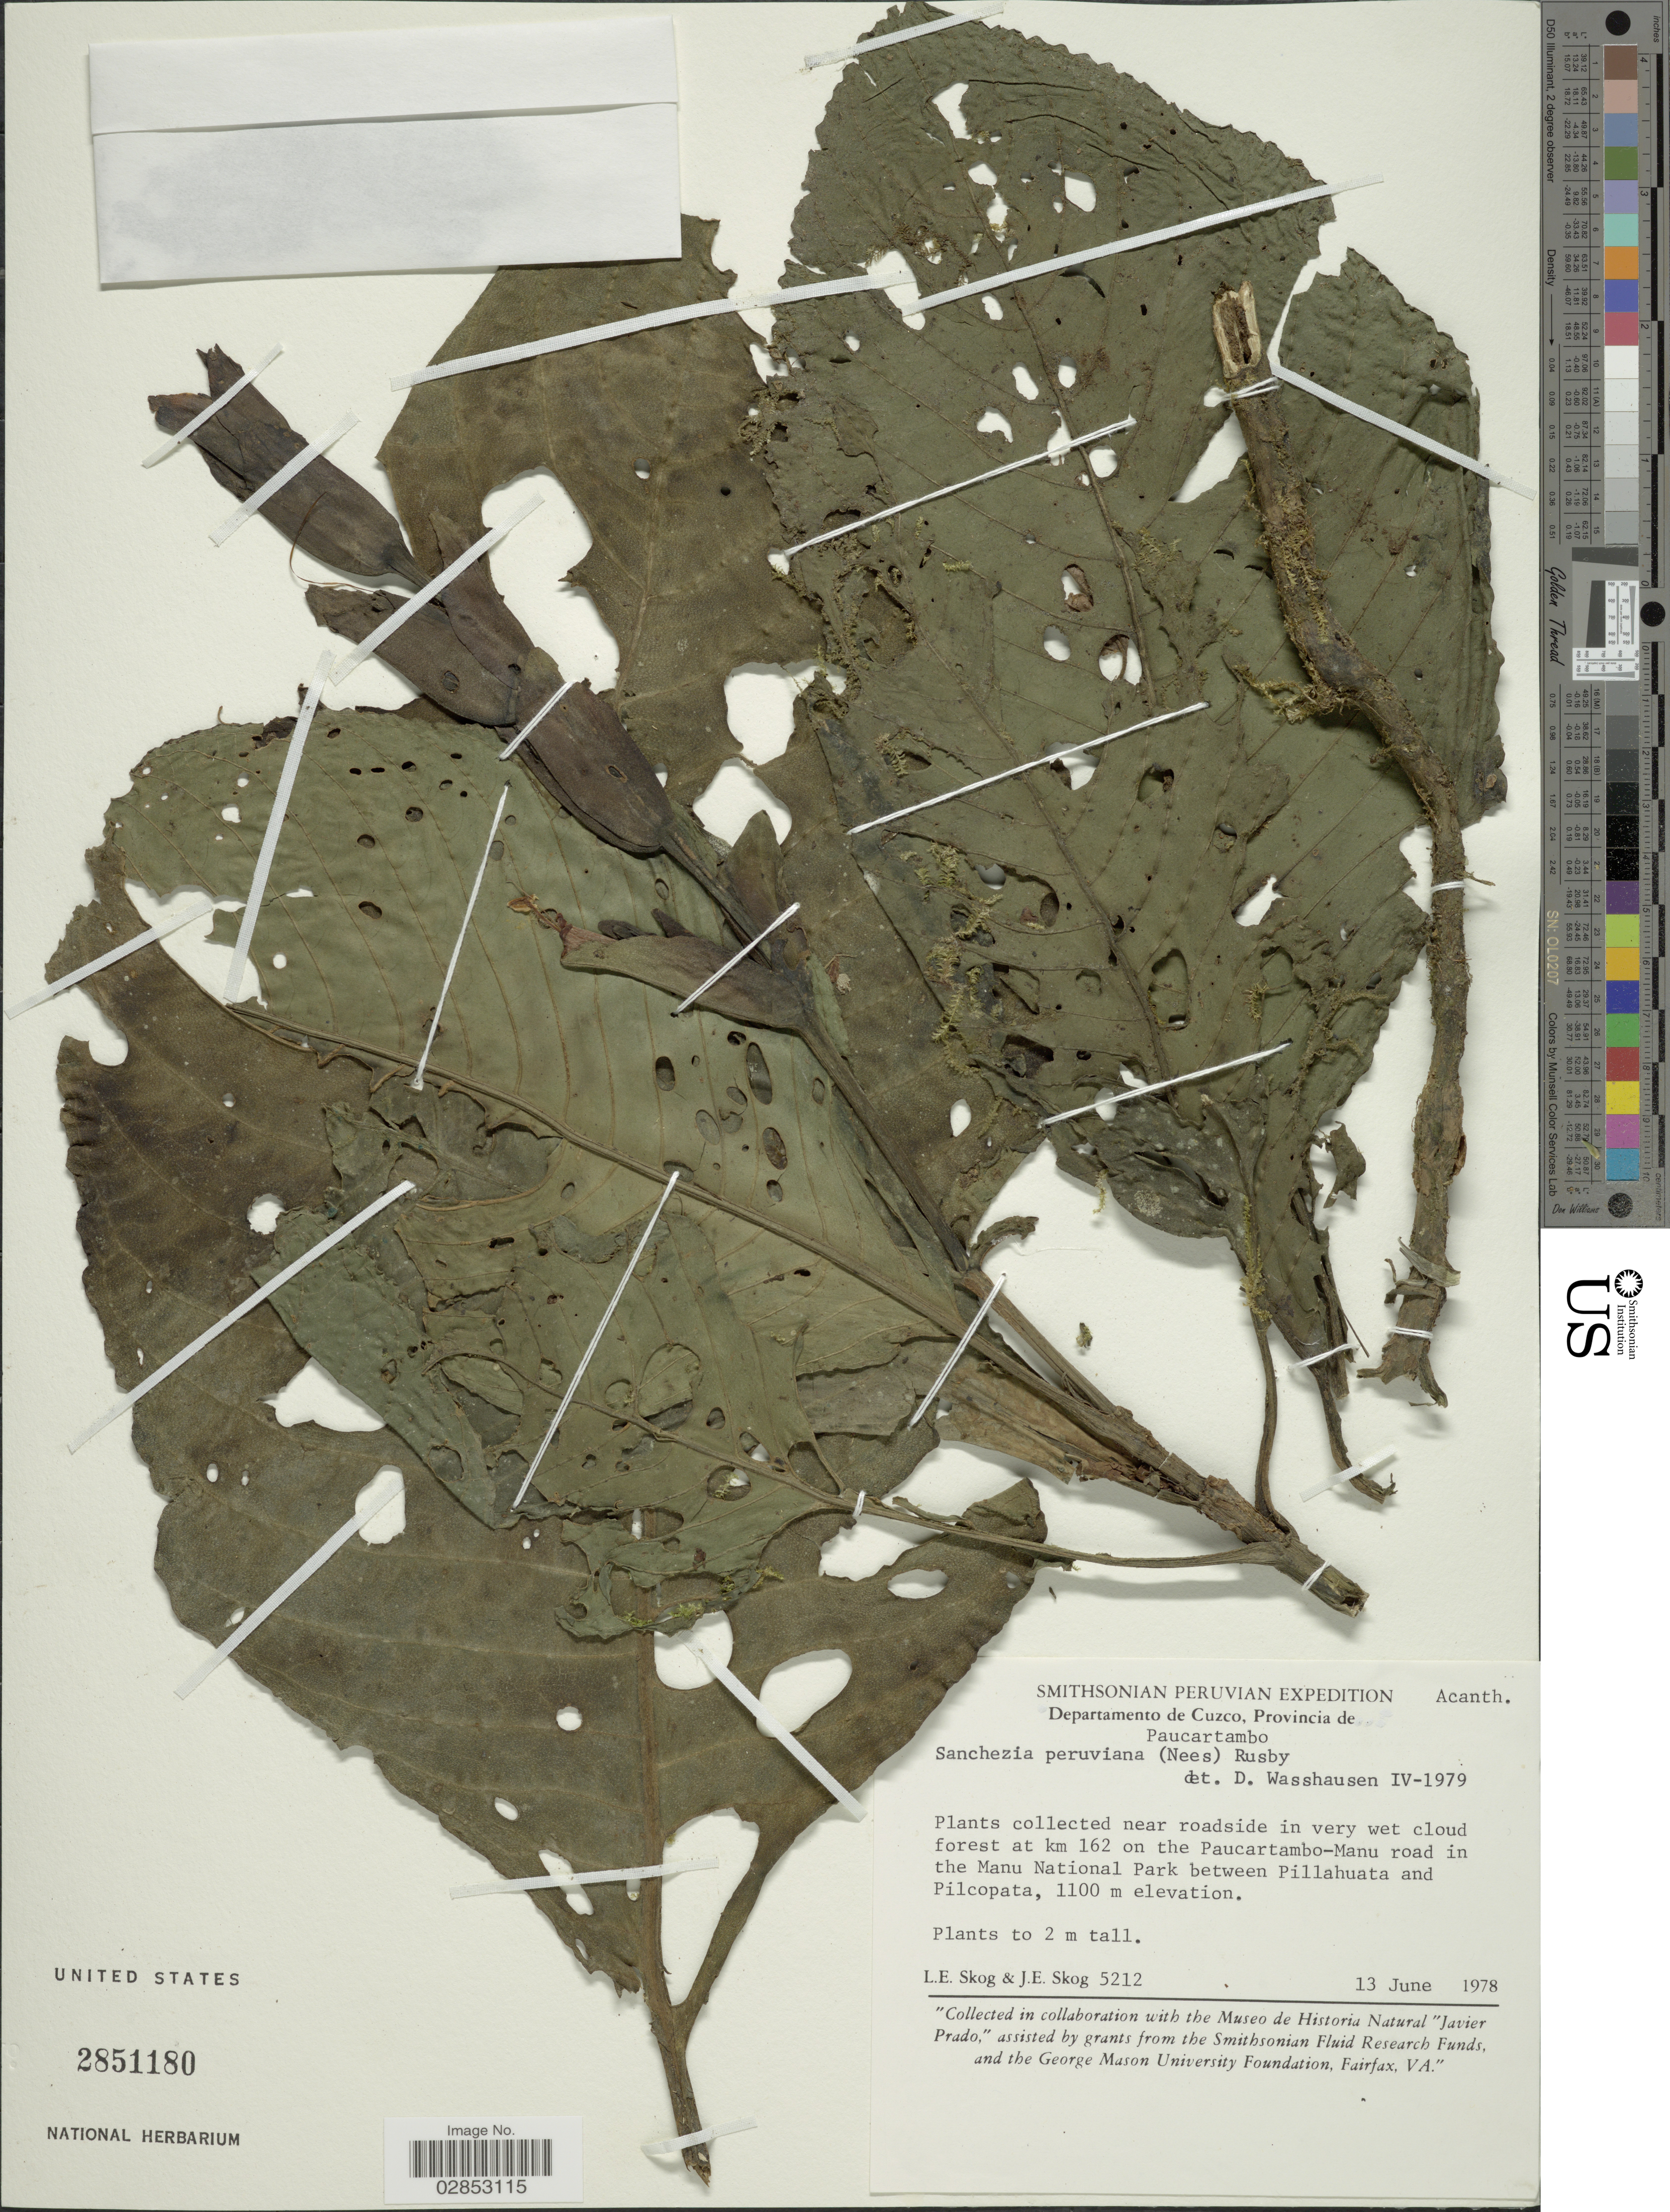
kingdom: Plantae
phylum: Tracheophyta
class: Magnoliopsida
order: Lamiales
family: Acanthaceae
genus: Sanchezia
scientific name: Sanchezia oblonga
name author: Ruiz & Pav.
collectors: L. E. Skog & J. E. Skog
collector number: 5212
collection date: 1978-06-13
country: Peru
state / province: Cusco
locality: Departamento de Cuzco, Provincia de Paucartambo, at km 162 on the Paucartambo-Manu road in the Manu National Park between Pillahuata and Pilcopata.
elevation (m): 1100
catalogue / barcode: US 2851180